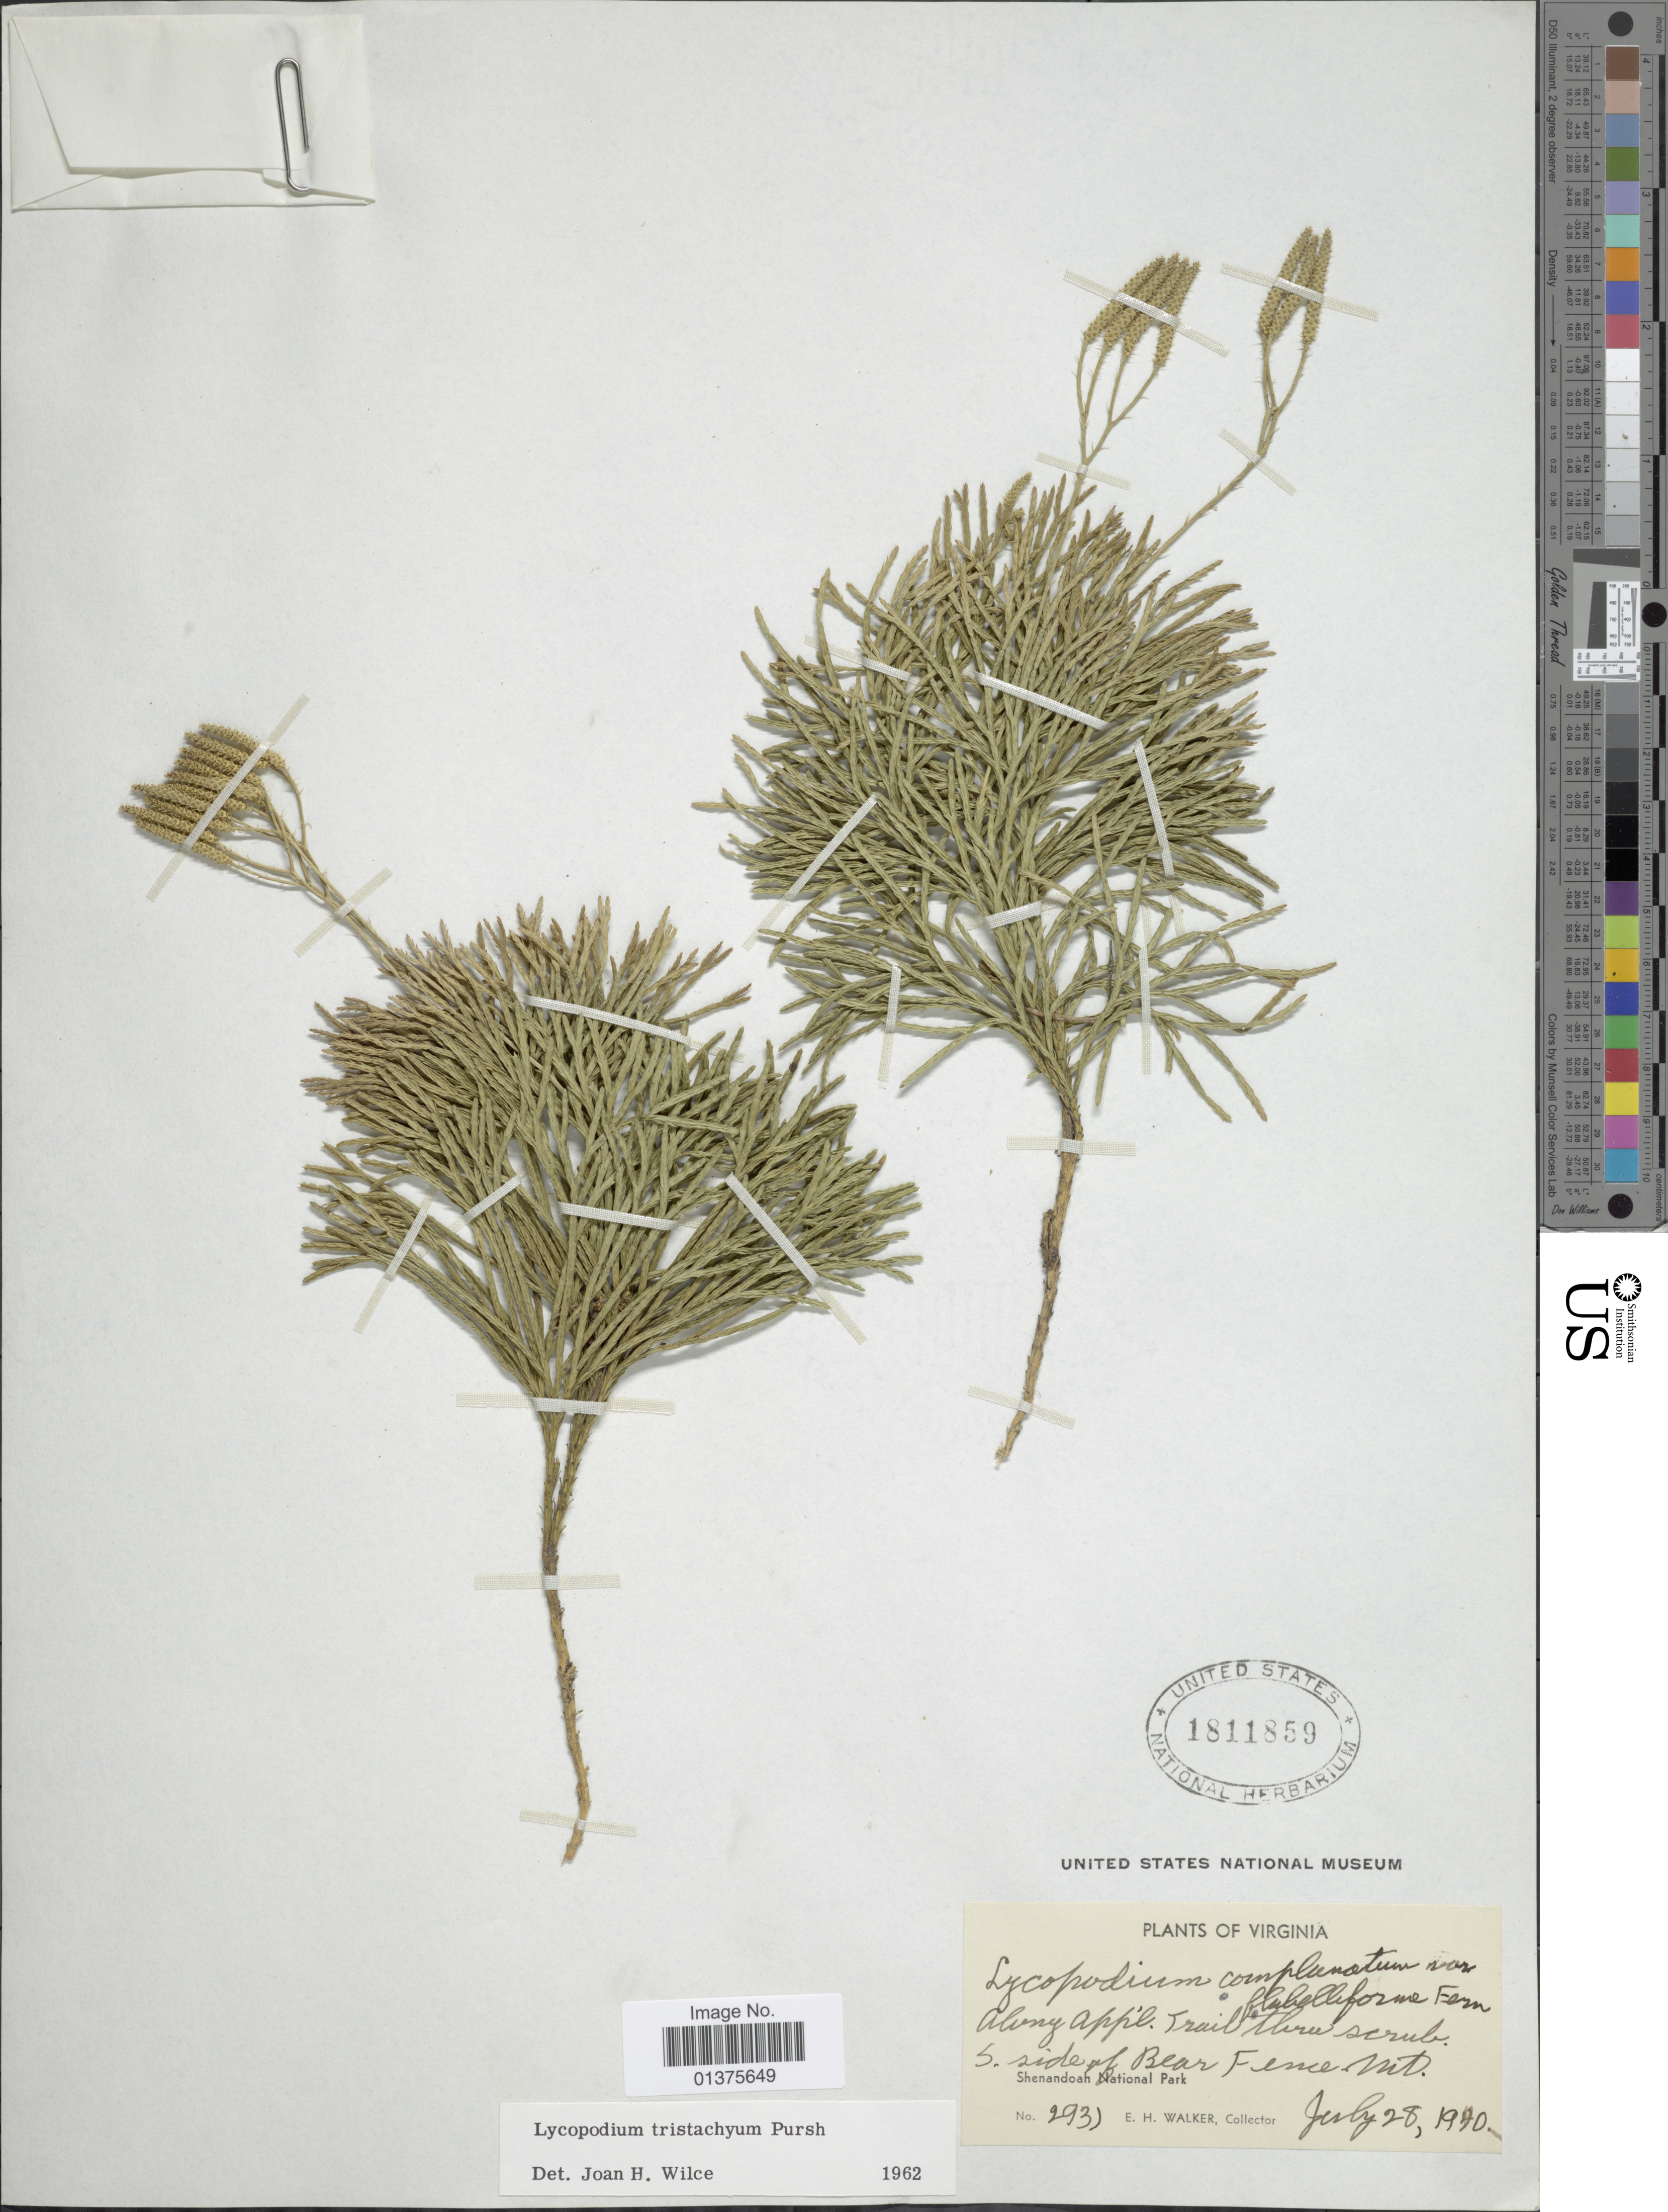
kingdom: Plantae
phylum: Tracheophyta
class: Lycopodiopsida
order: Lycopodiales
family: Lycopodiaceae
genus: Diphasiastrum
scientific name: Diphasiastrum tristachyum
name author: (Pursh) Holub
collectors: E. H. Walker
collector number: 2931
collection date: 1940-07-28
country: United States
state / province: Virginia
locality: Along App'l trail, S. side of Bear Fence Mt.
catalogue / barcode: US 1811859